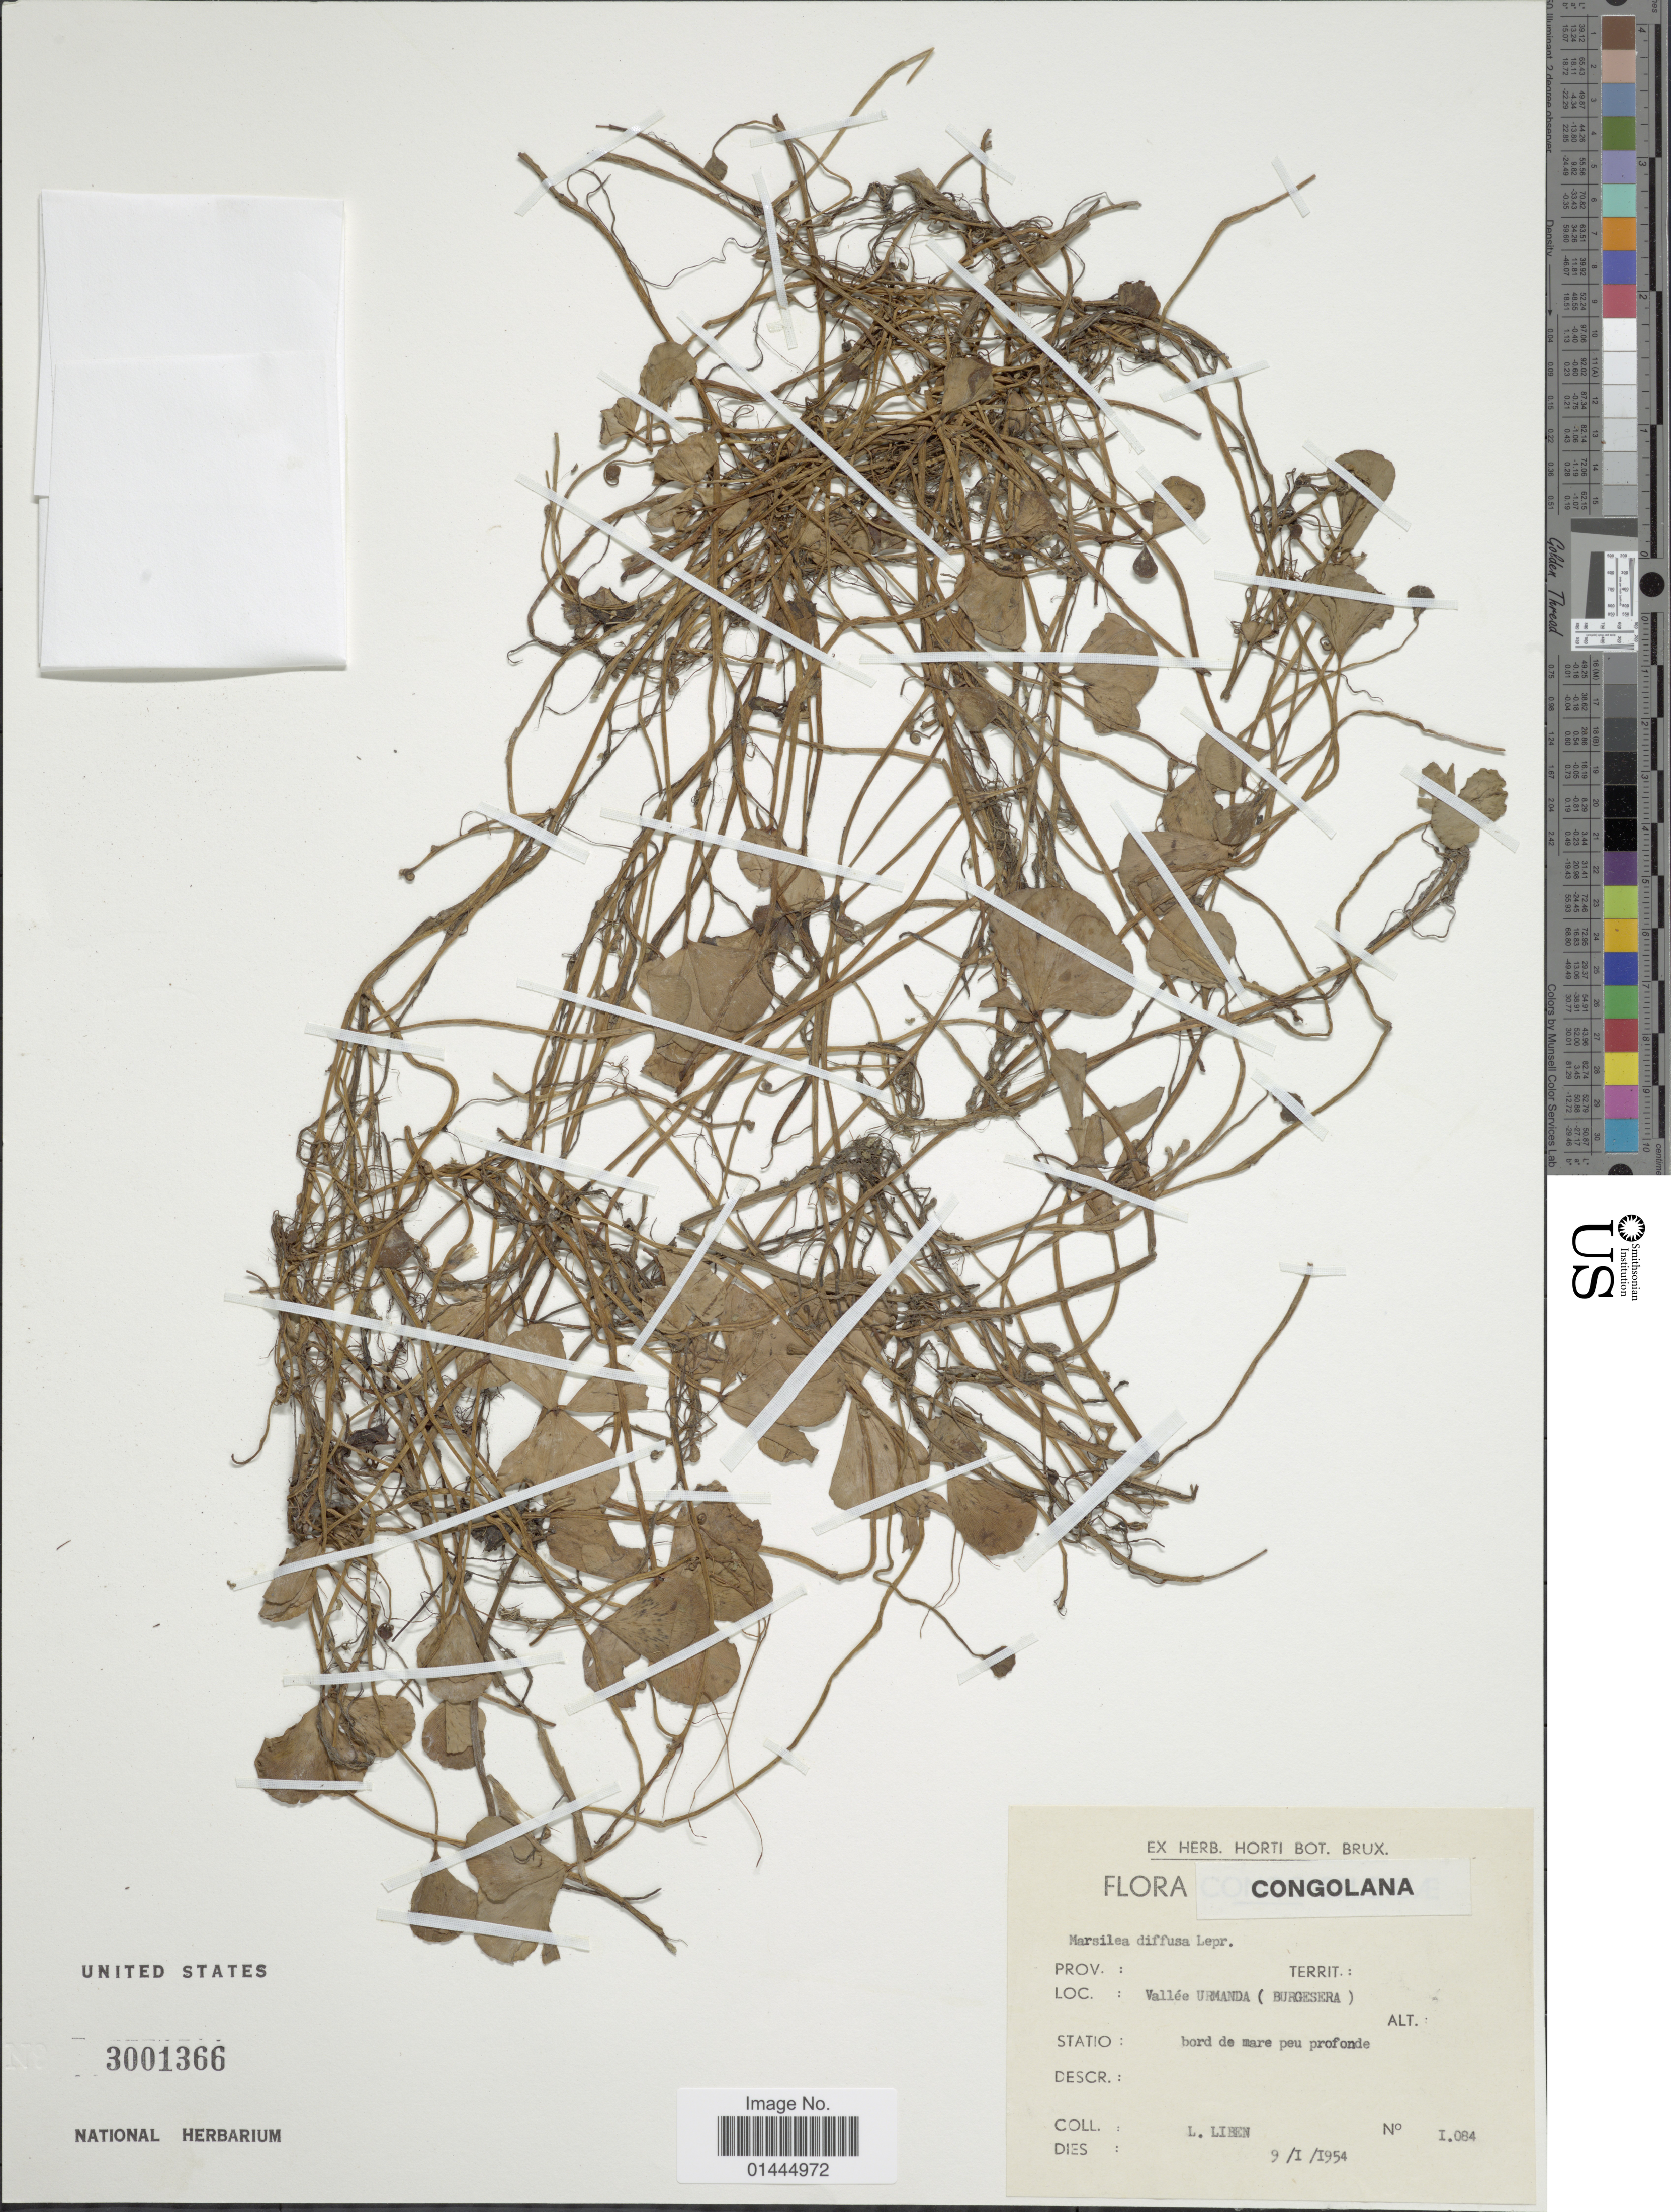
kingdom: Plantae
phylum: Tracheophyta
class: Polypodiopsida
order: Salviniales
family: Marsileaceae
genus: Marsilea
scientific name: Marsilea diffusa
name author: Lepr. ex A. Braun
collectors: L. Liben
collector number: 1084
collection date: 1954-01-09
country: Rwanda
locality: Congolana, Vallee Urmanda (Bugesera), bord de mare peu profonde.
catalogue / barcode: US 3001366